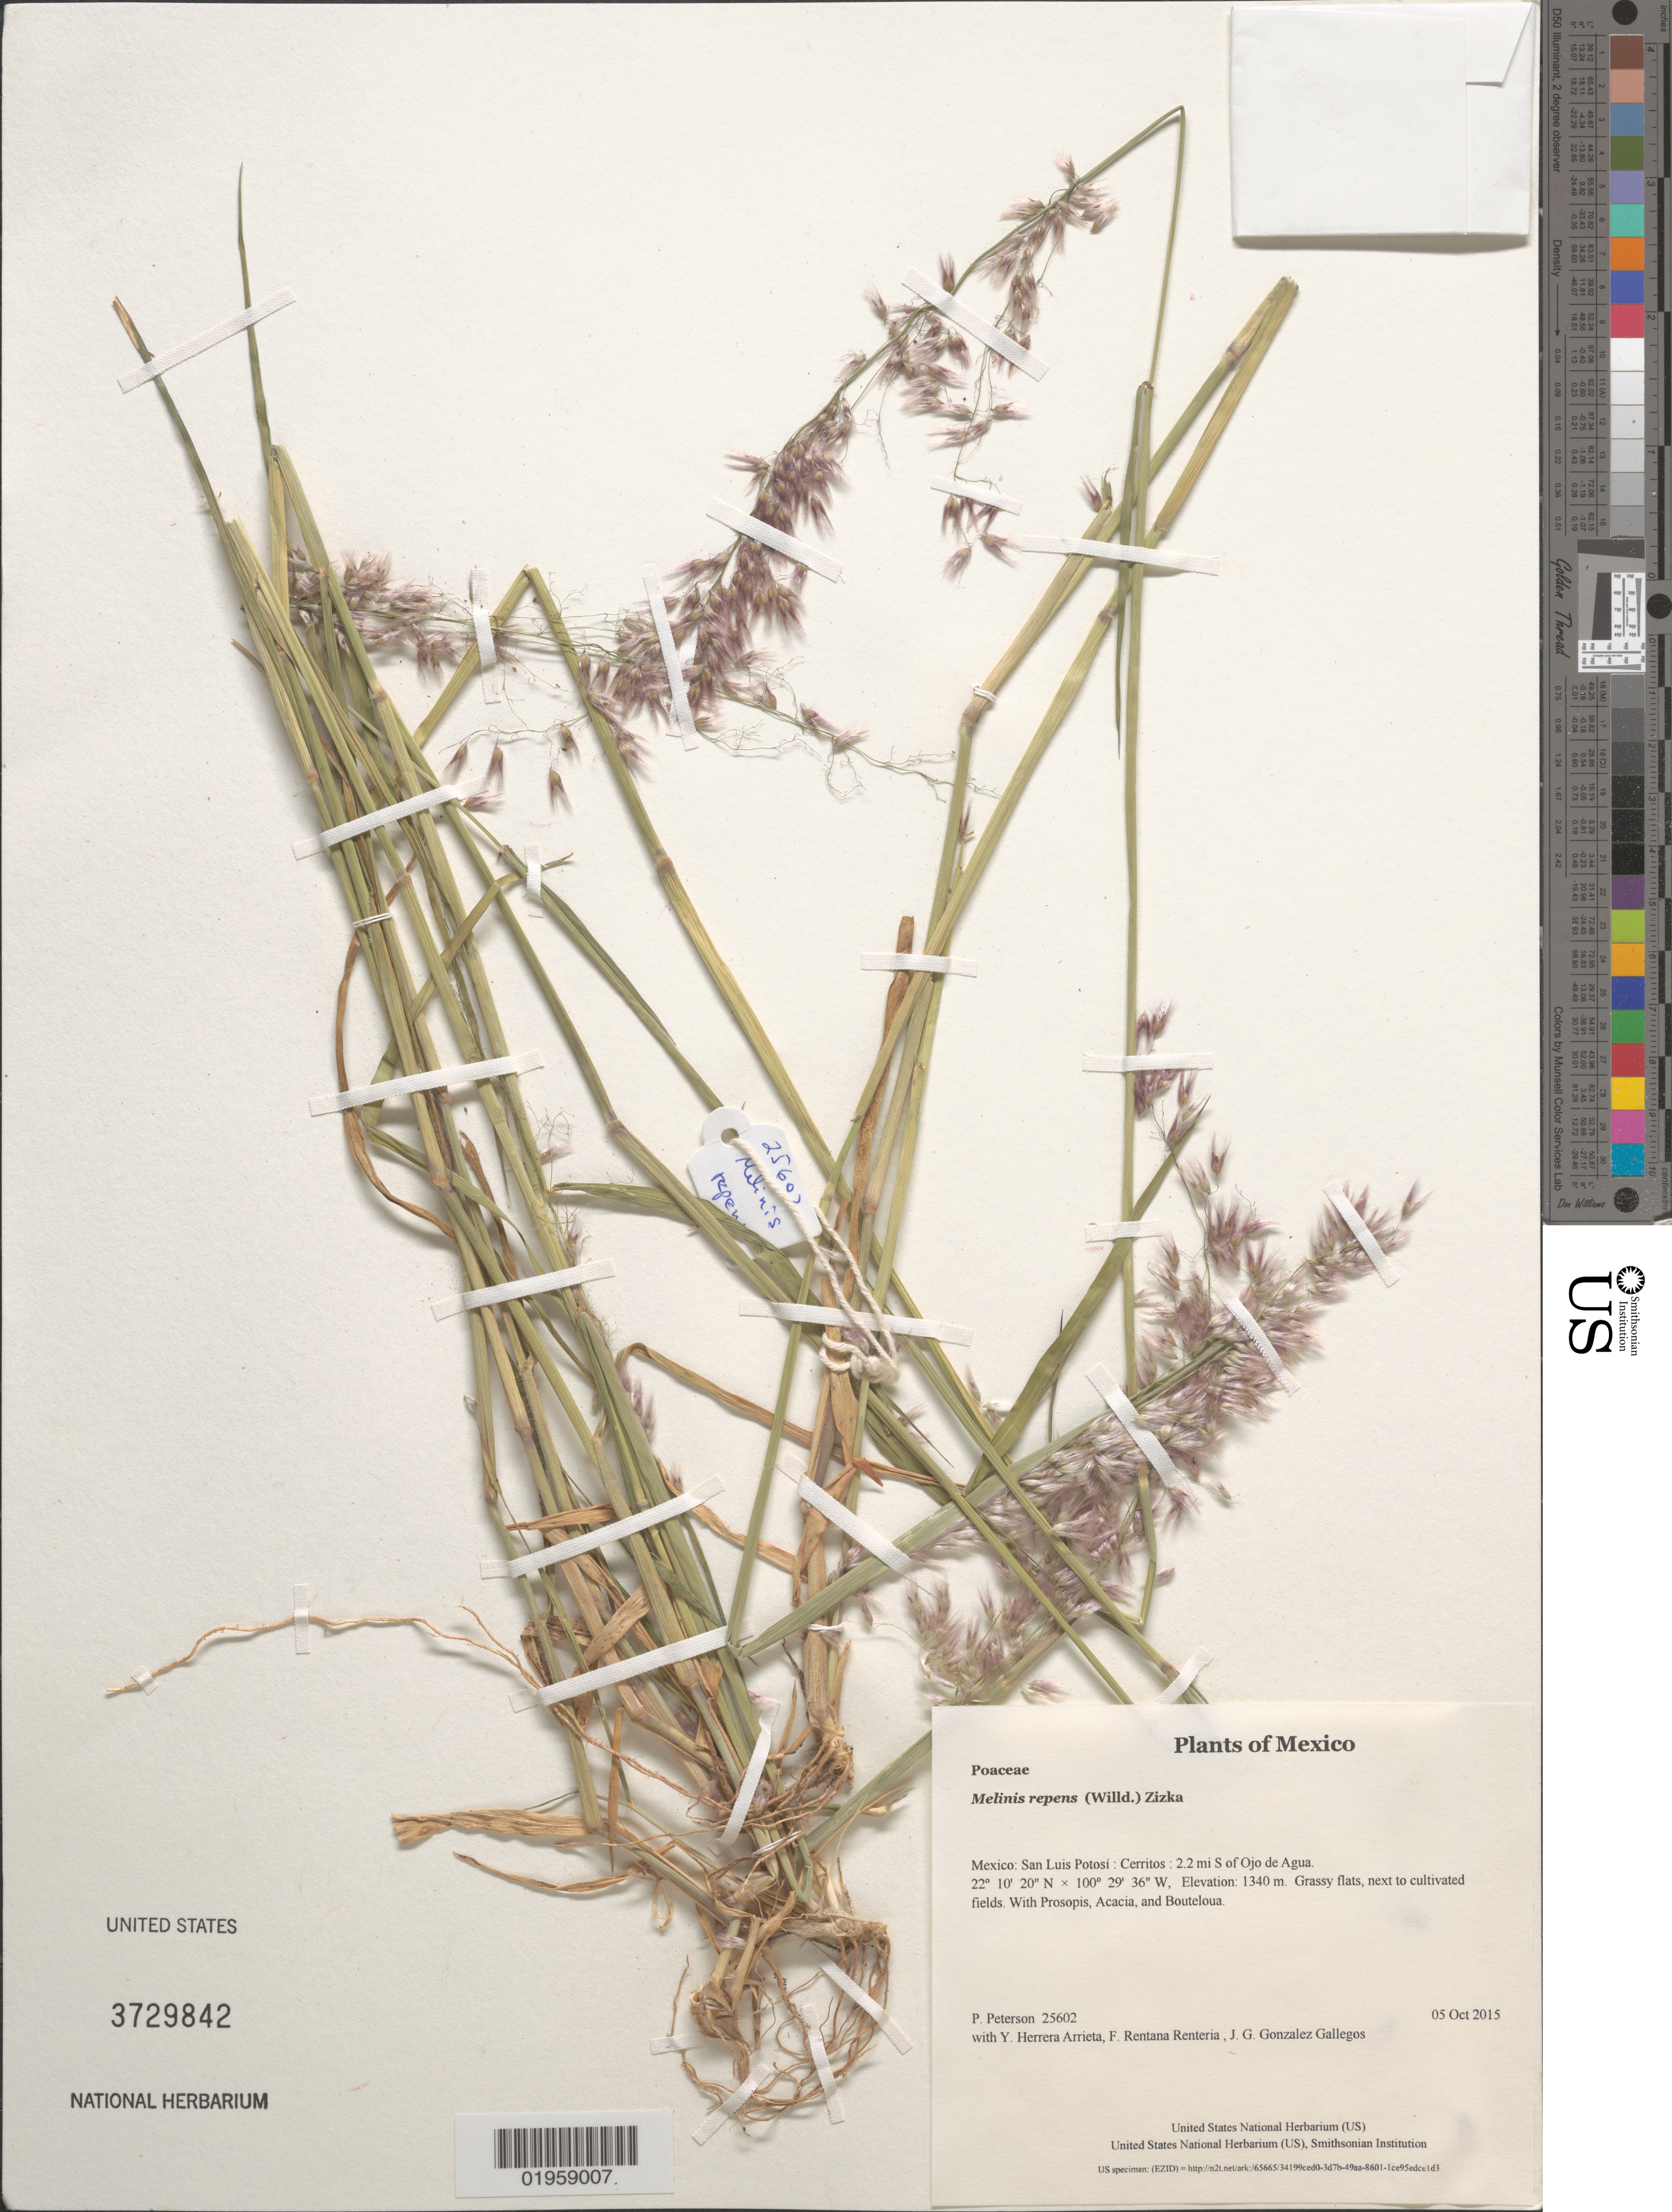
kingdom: Plantae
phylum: Tracheophyta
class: Liliopsida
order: Poales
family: Poaceae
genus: Melinis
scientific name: Melinis repens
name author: (Willd.) Zizka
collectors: P. M. Peterson, Y. Herrera Arrieta, F. Rentana Renteria & J. G. Gonzalez Gallegos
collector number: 25602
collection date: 2015-10-05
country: Mexico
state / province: San Luis Potosí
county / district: Cerritos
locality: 2.2 mi S of Ojo de Agua.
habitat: Grassy flats, next to cultivated fields.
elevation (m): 1340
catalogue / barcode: US 3729842